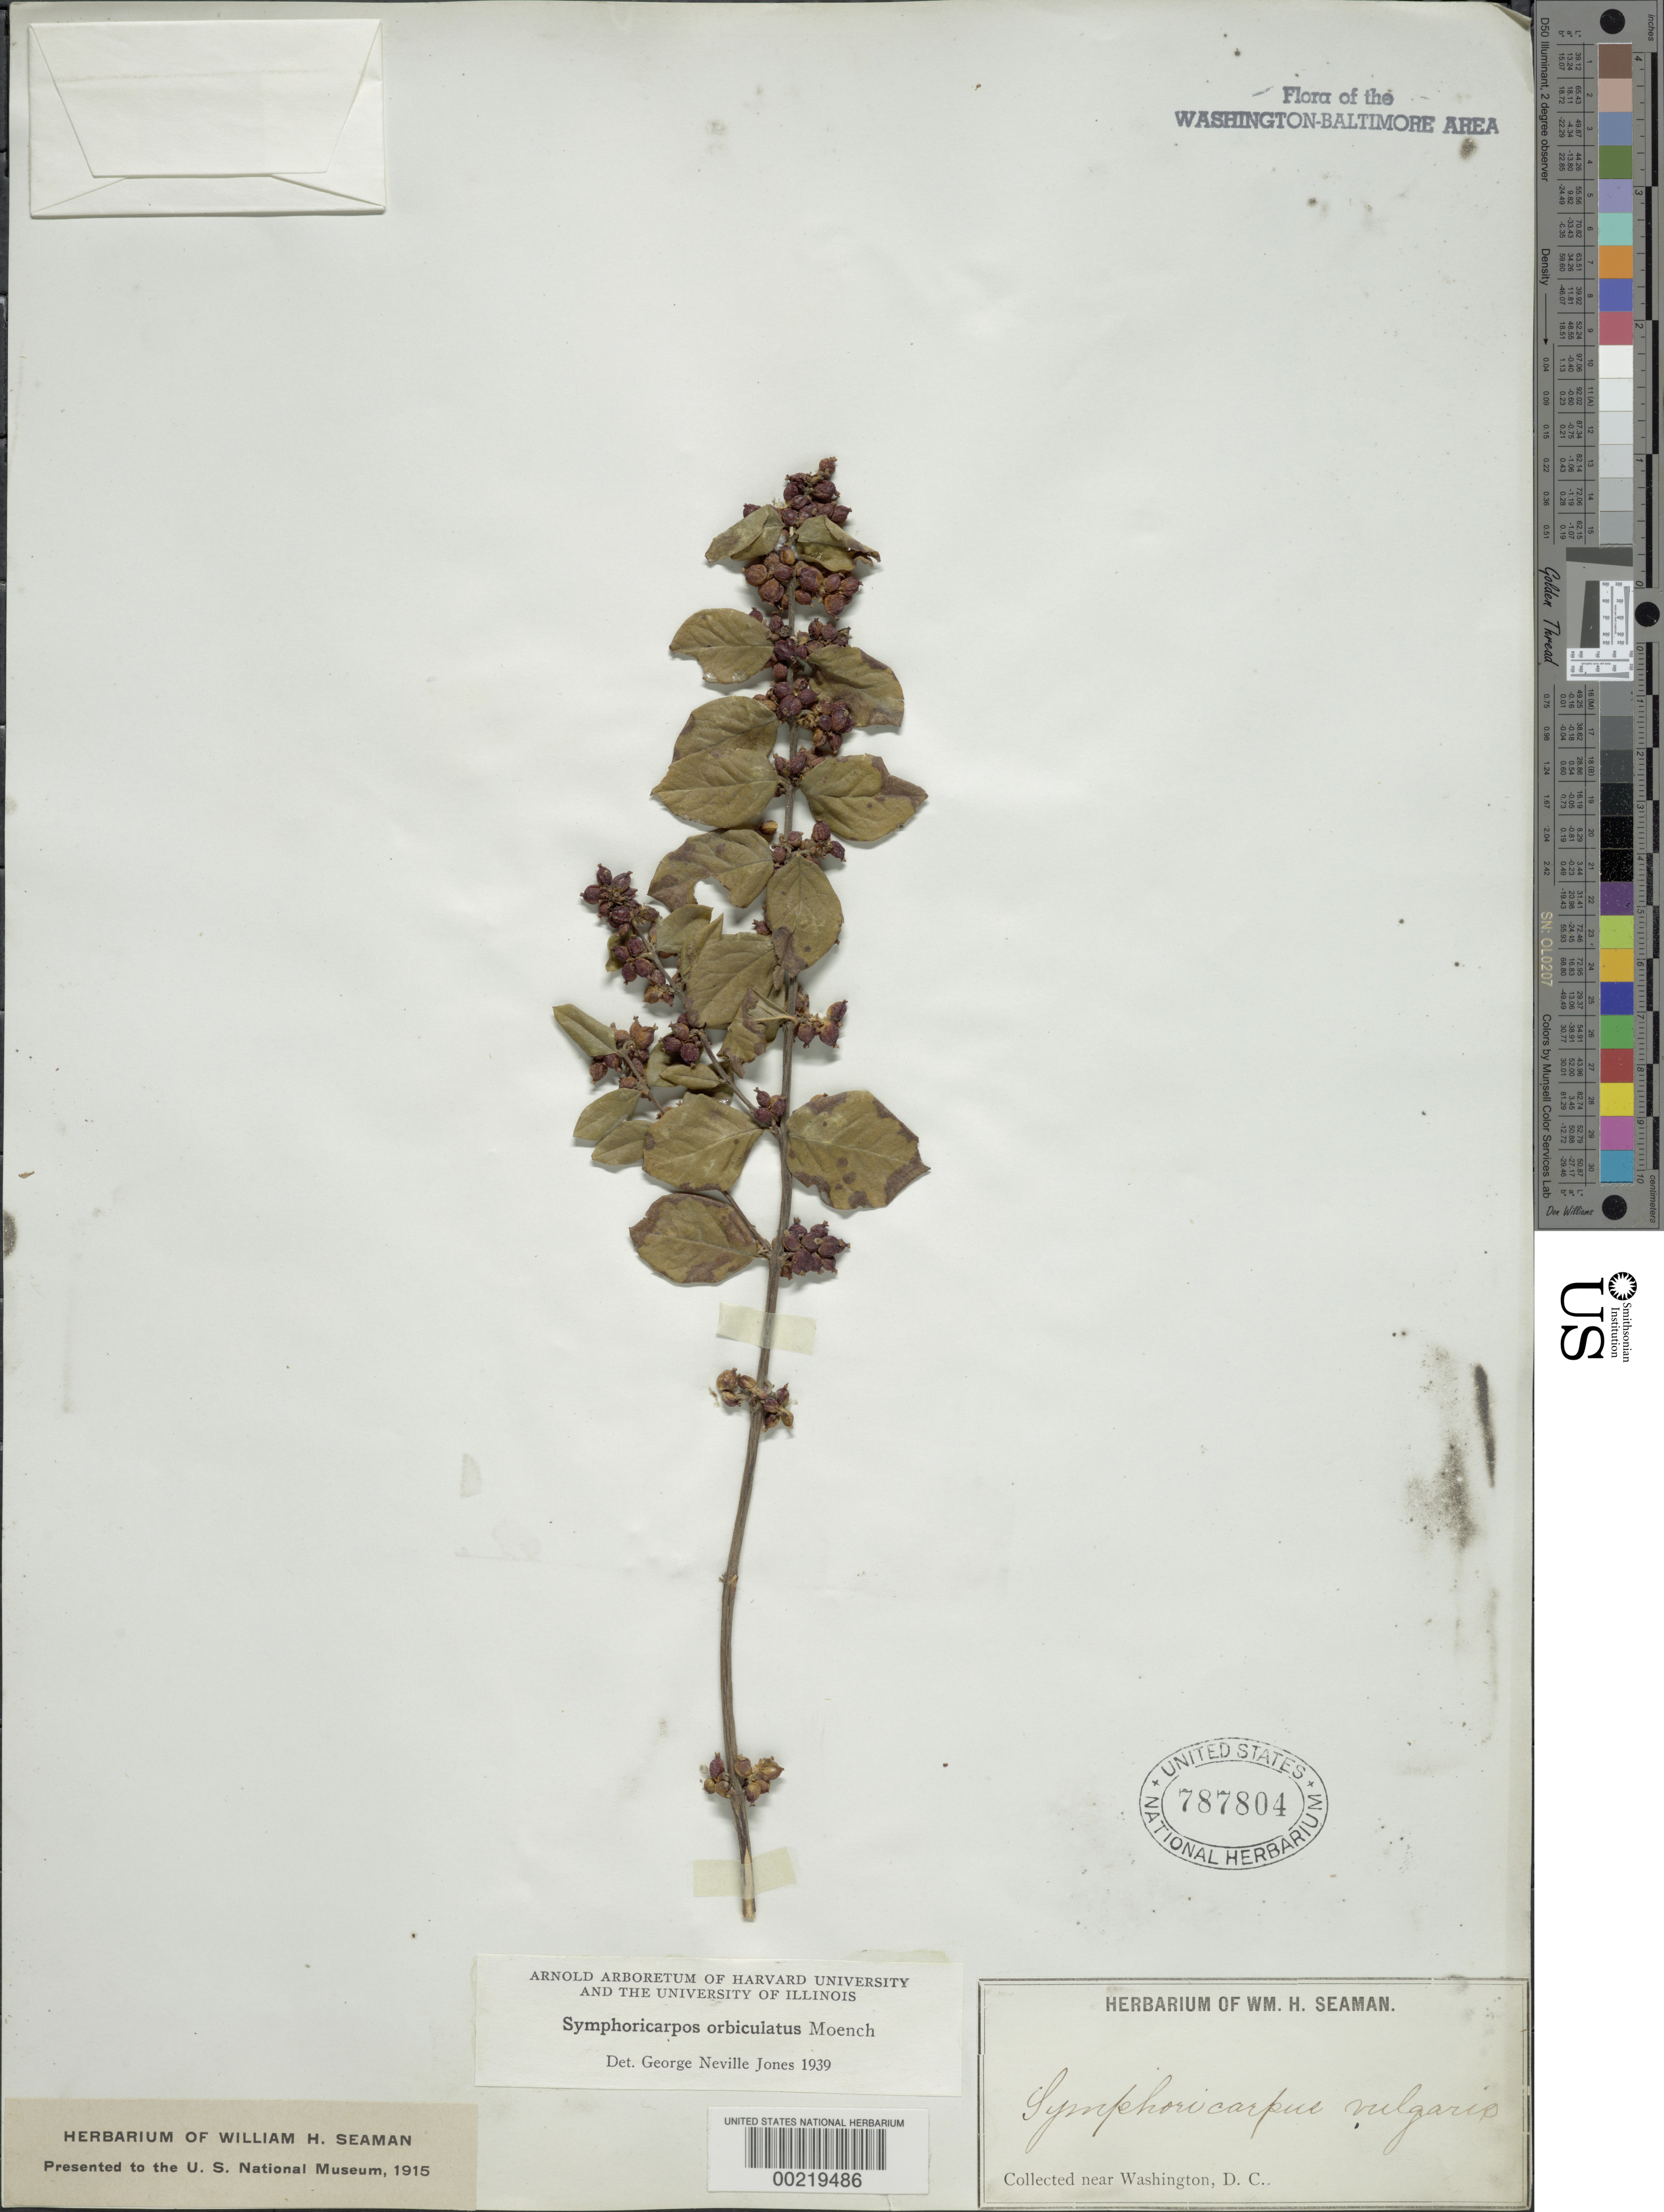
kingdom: Plantae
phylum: Tracheophyta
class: Magnoliopsida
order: Dipsacales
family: Caprifoliaceae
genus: Symphoricarpos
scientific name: Symphoricarpos orbiculatus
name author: Moench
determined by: Jones, G. N.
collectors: W. Seaman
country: United States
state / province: District of Columbia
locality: Vicinity of Washington, DC.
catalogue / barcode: US 787804